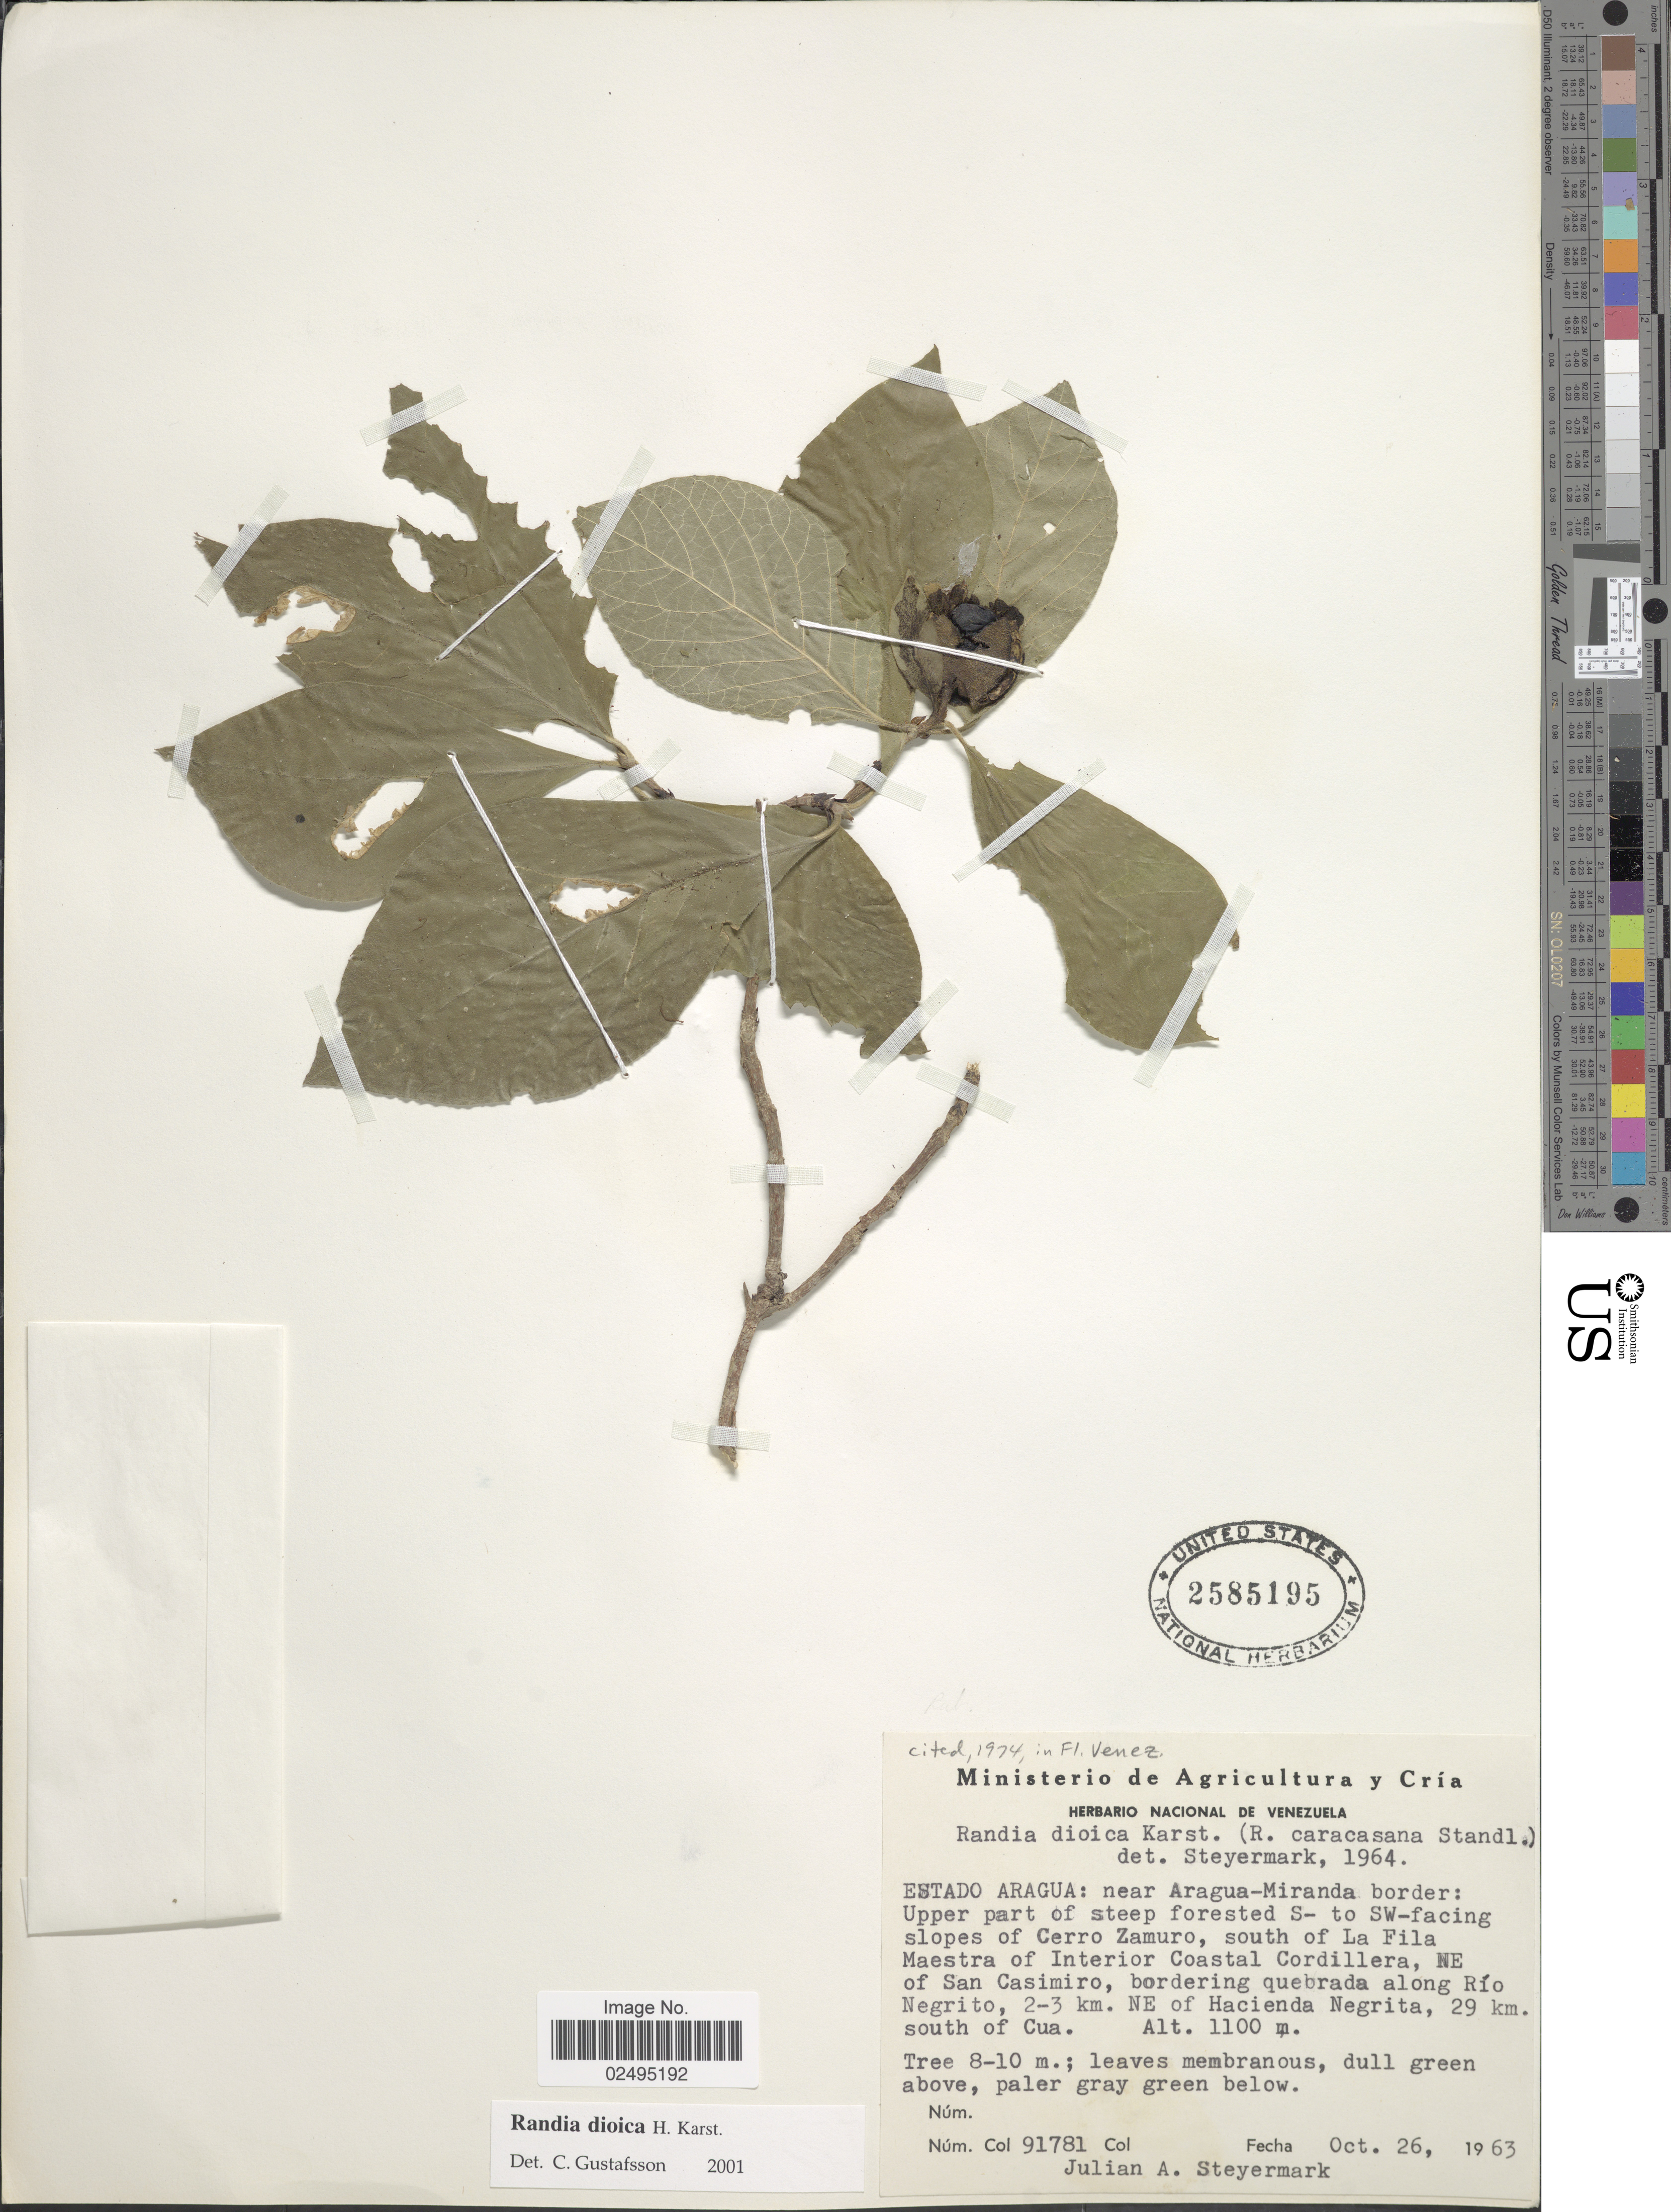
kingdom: Plantae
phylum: Tracheophyta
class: Magnoliopsida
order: Gentianales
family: Rubiaceae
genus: Randia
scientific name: Randia dioica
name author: H. Karst.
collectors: J. Steyermark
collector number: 91781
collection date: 1963-10-26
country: Venezuela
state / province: Aragua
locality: Estado Aragua: near Aragua-Miranda border: Upper part of steep forested S-to SW-facing slopes of Cerro Zamuro, south of La Fila Maestra of Interior Coastal Cordillera, NE of San Casimiro, bordering quebrada along Rio Negrito, 2-3 km. NE of Hacienda Negrita, 29 km south of Cua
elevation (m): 1100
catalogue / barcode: US 2585195